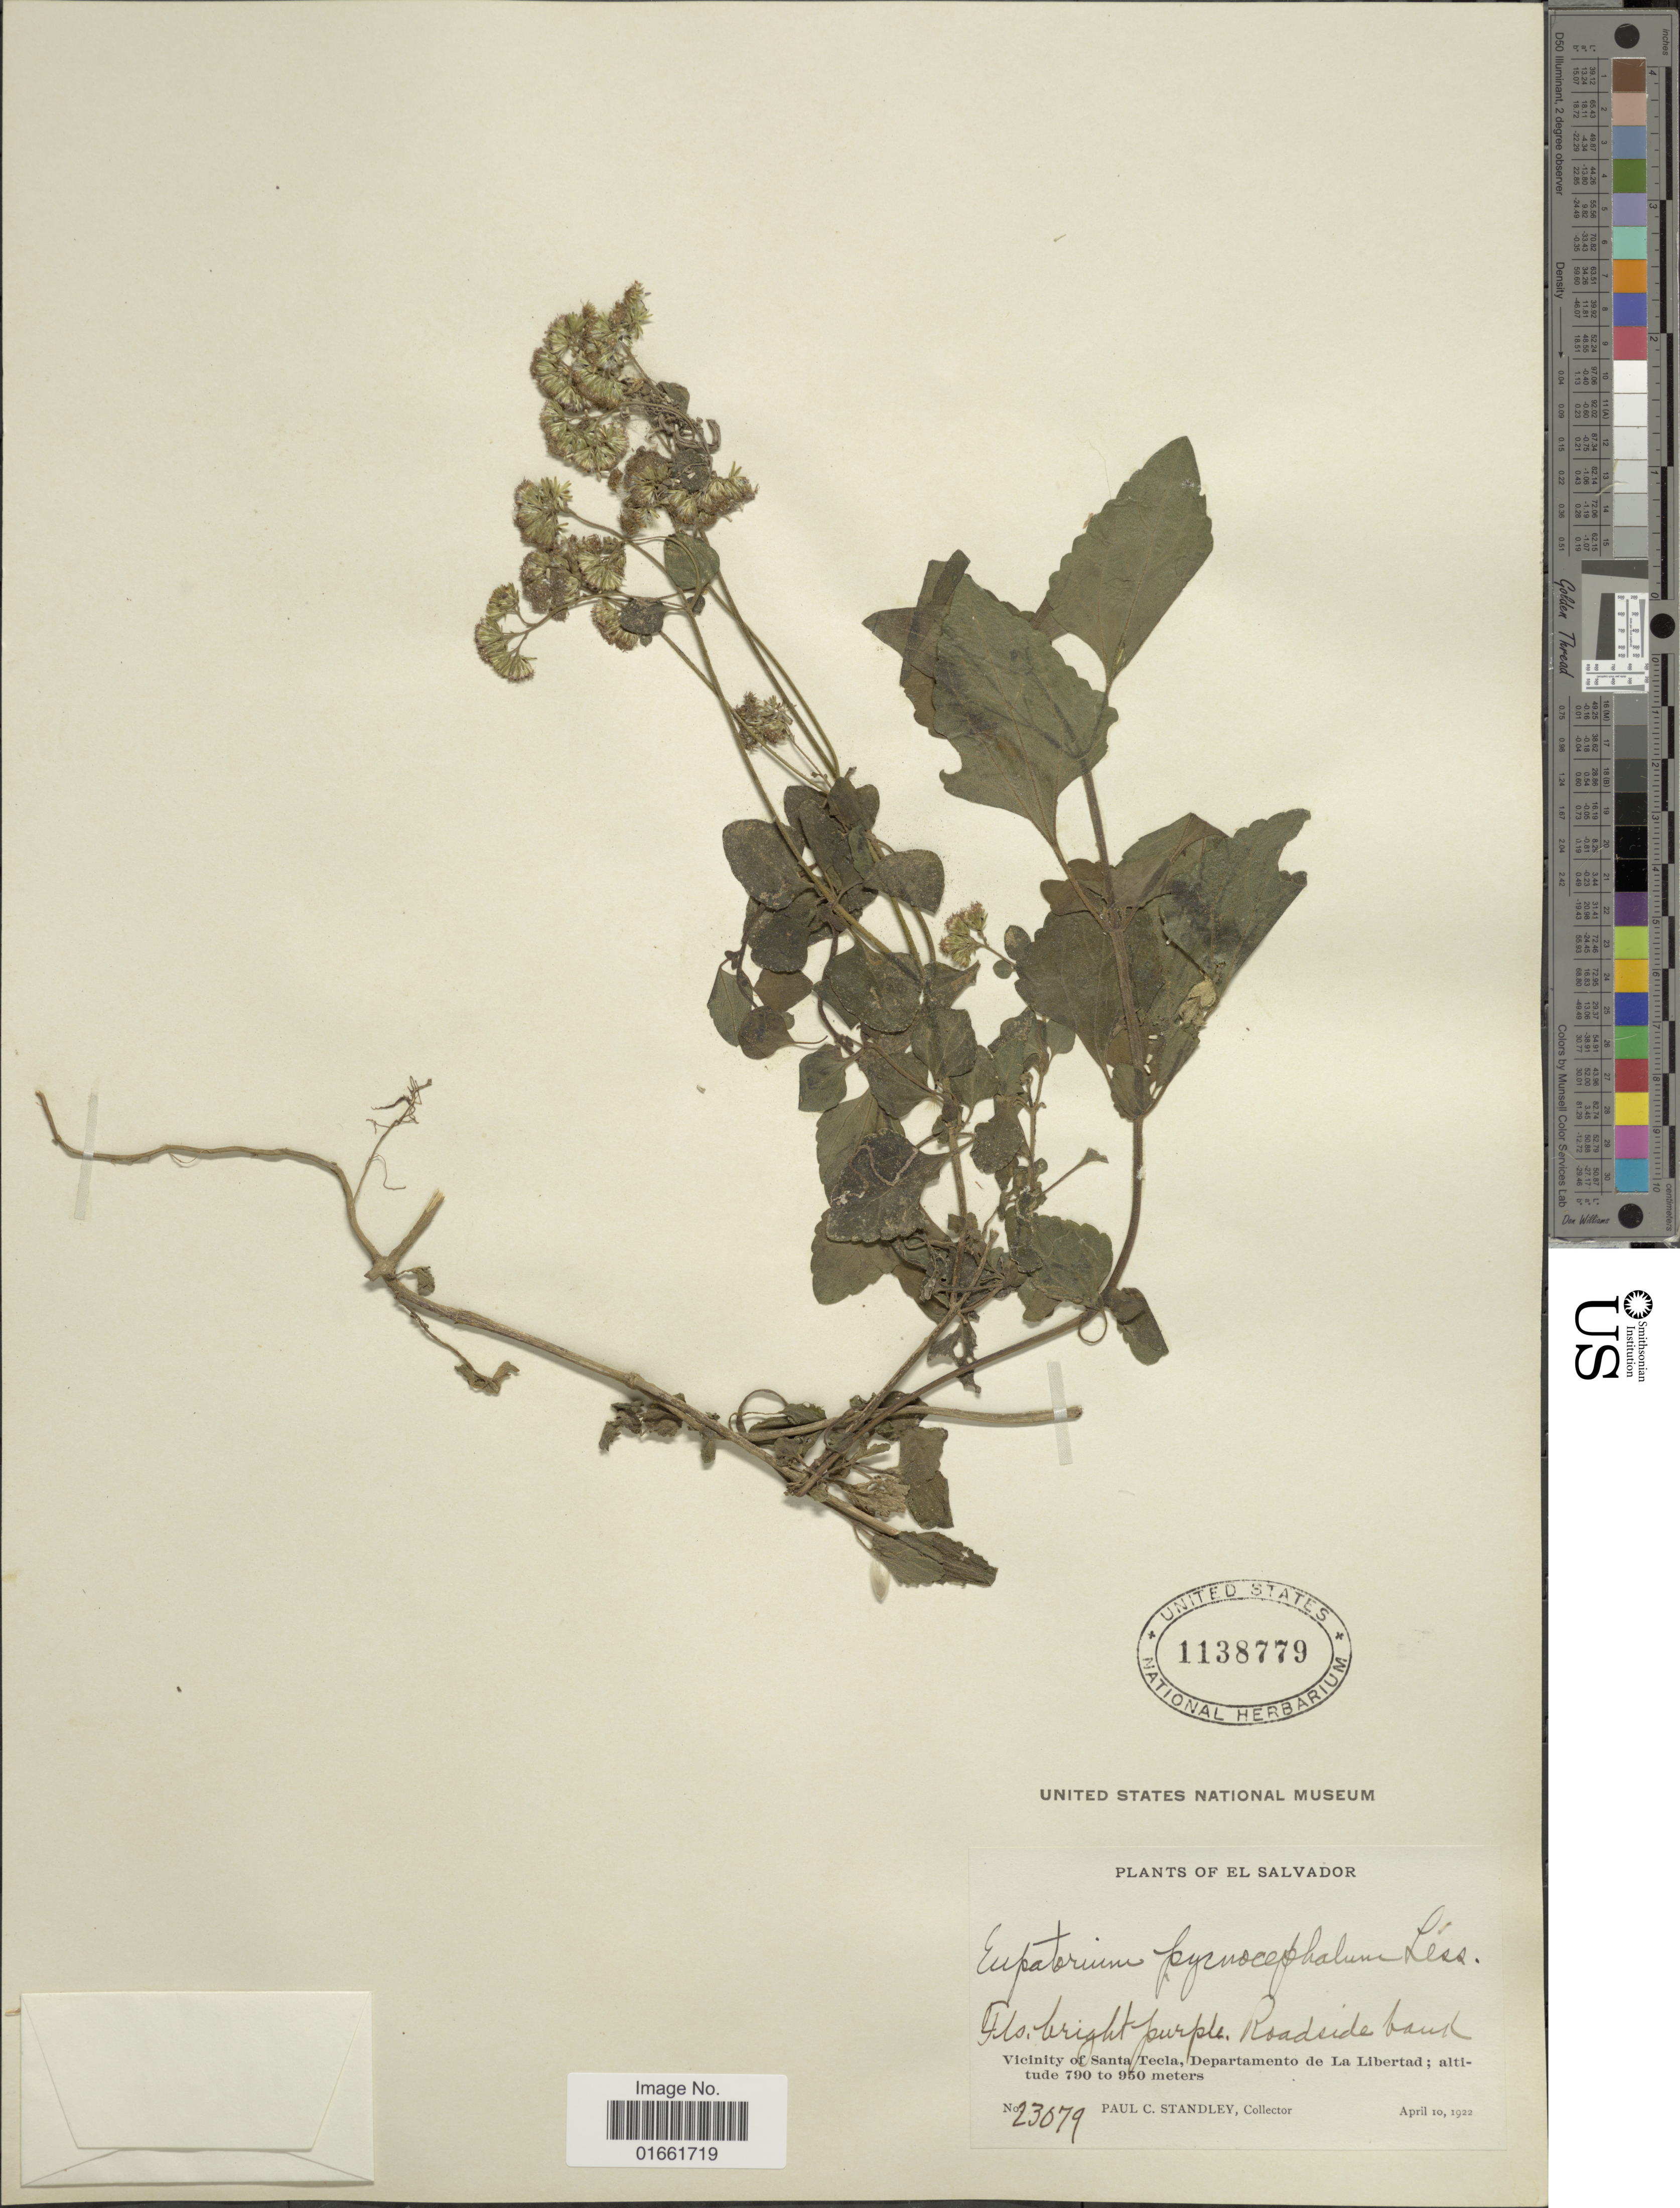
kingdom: Plantae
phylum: Tracheophyta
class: Magnoliopsida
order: Asterales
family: Asteraceae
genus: Fleischmannia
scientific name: Fleischmannia pratensis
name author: (Klatt) R.M. King & H. Rob.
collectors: P. C. Standley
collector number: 23079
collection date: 1922-04-10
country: El Salvador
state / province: La Libertad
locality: Vicinity of Santa Tecla, Departamento de La Libertad.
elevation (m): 790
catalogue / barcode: US 1138779